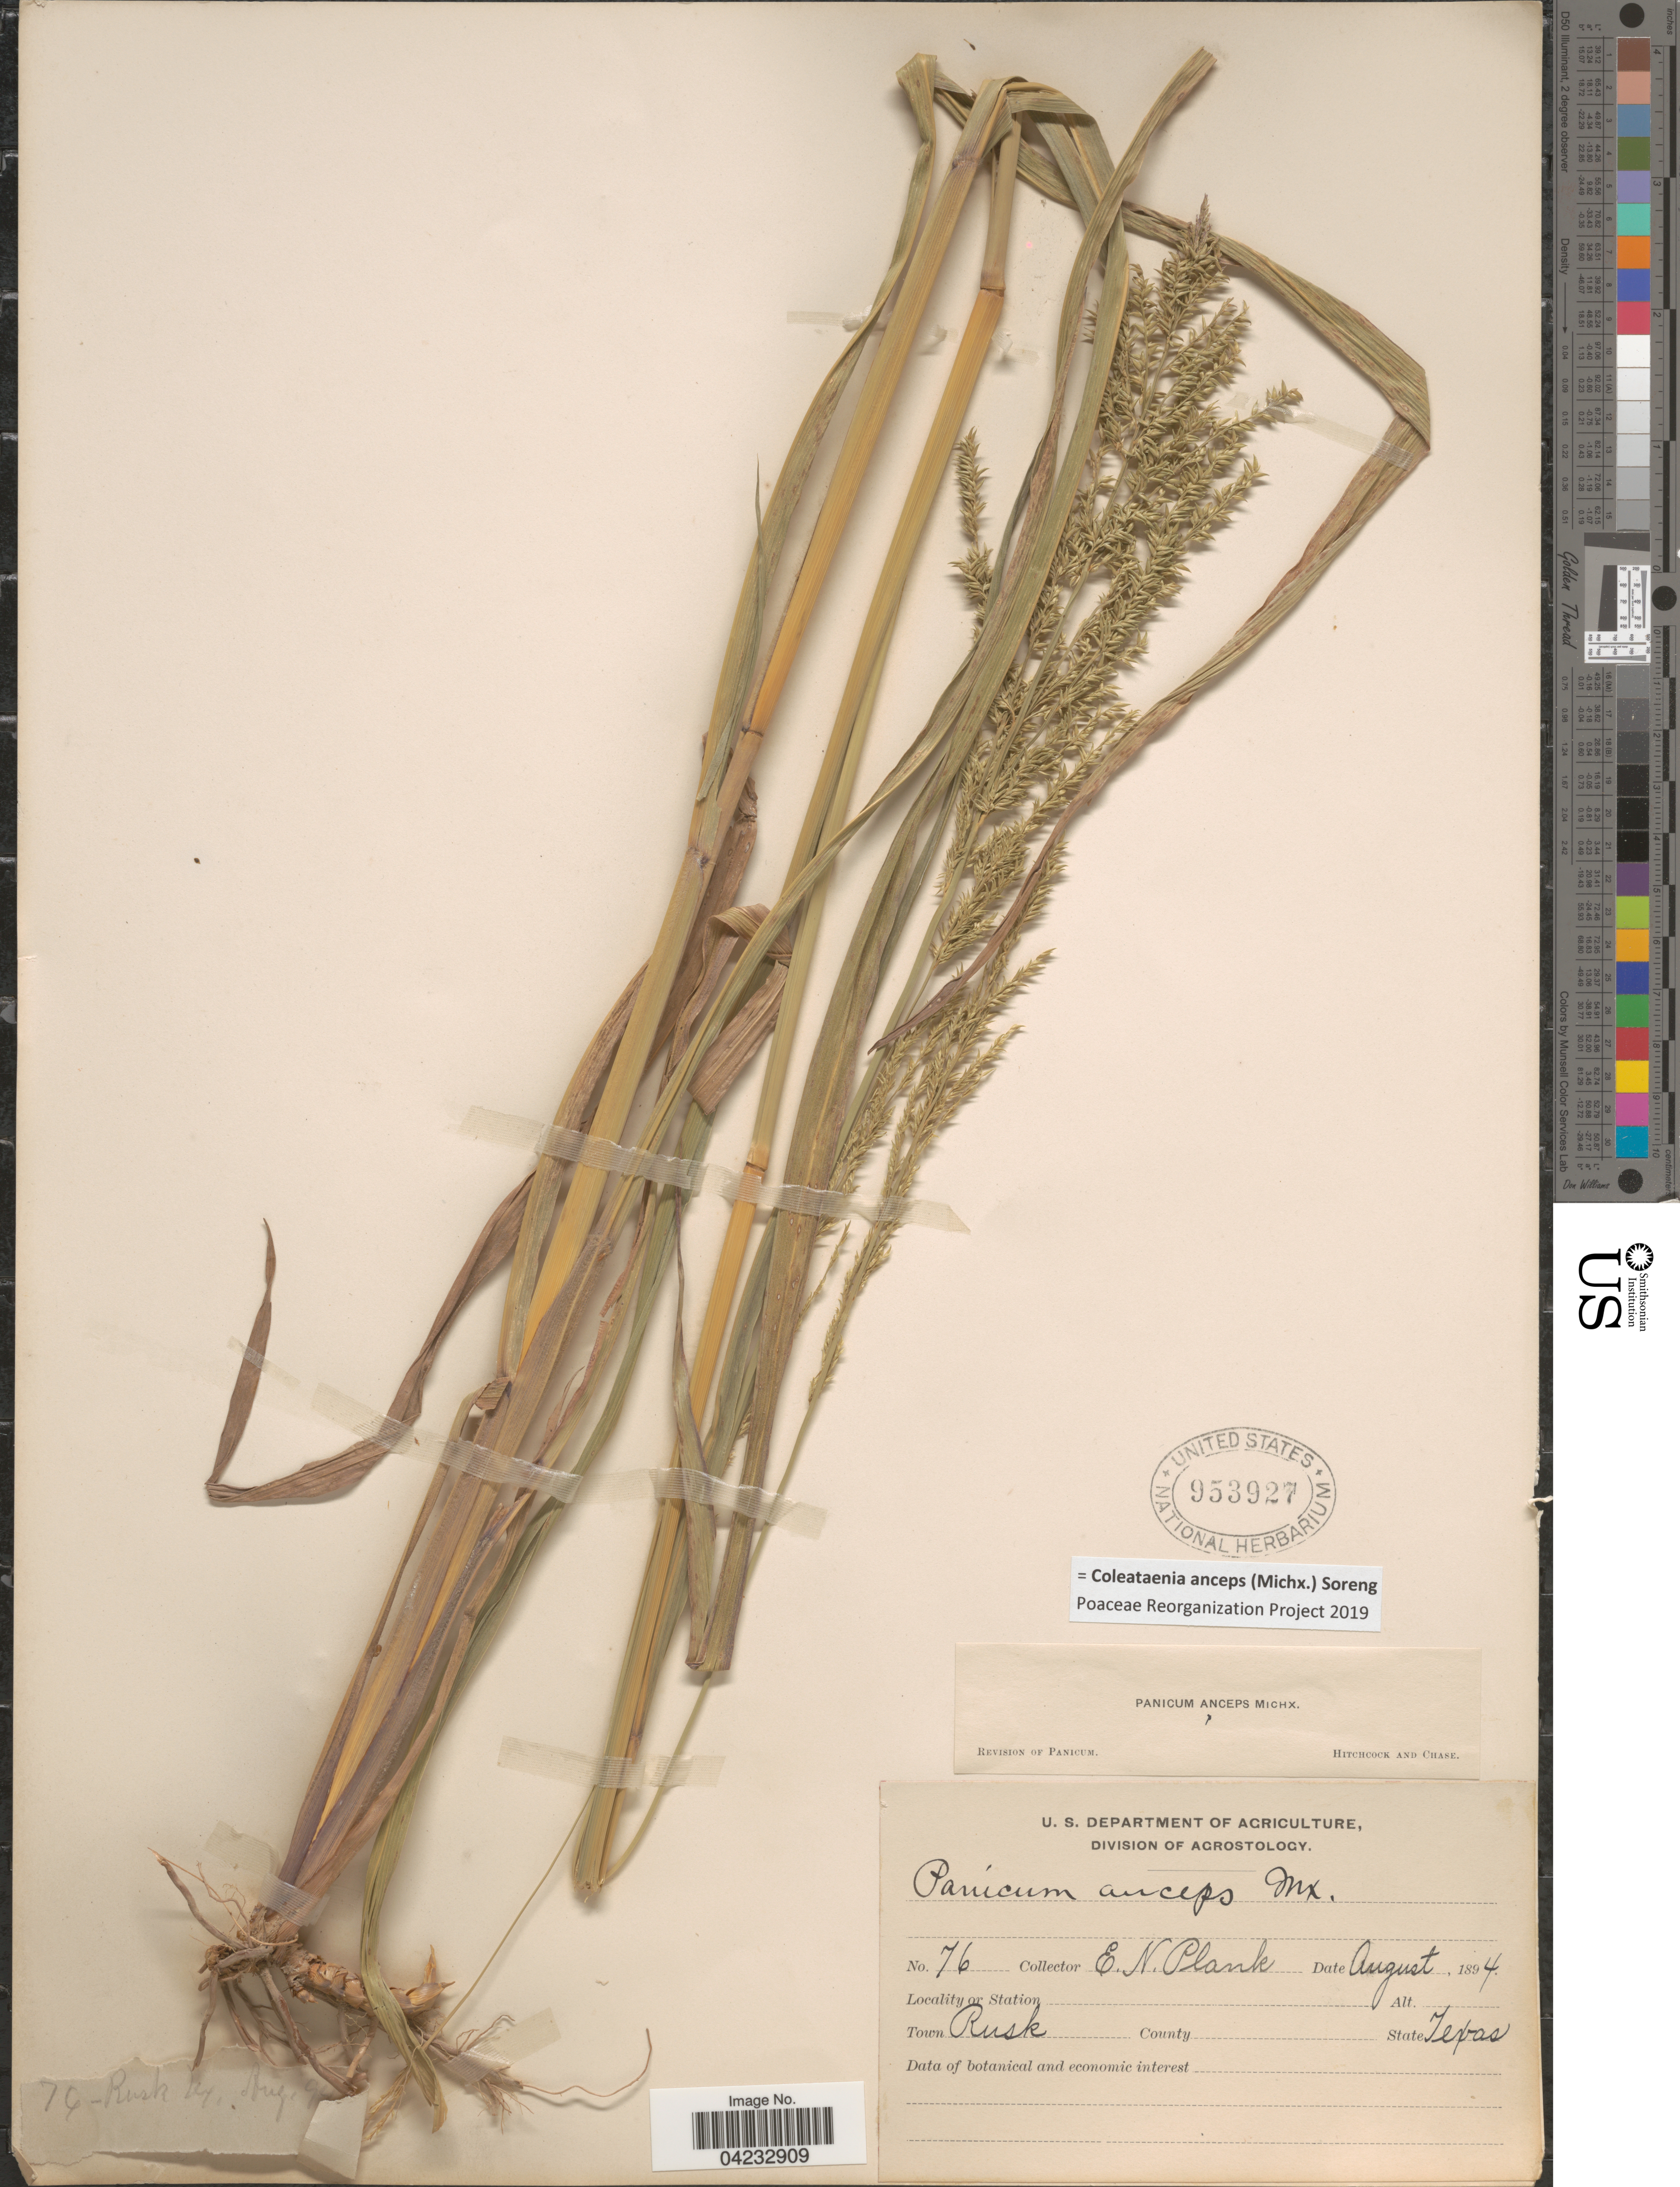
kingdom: Plantae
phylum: Tracheophyta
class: Liliopsida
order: Poales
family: Poaceae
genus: Coleataenia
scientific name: Coleataenia anceps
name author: (Michx.) Soreng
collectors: E. Plank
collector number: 76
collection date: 1894-08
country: United States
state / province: Texas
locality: Town Rusk.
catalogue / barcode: US 953927